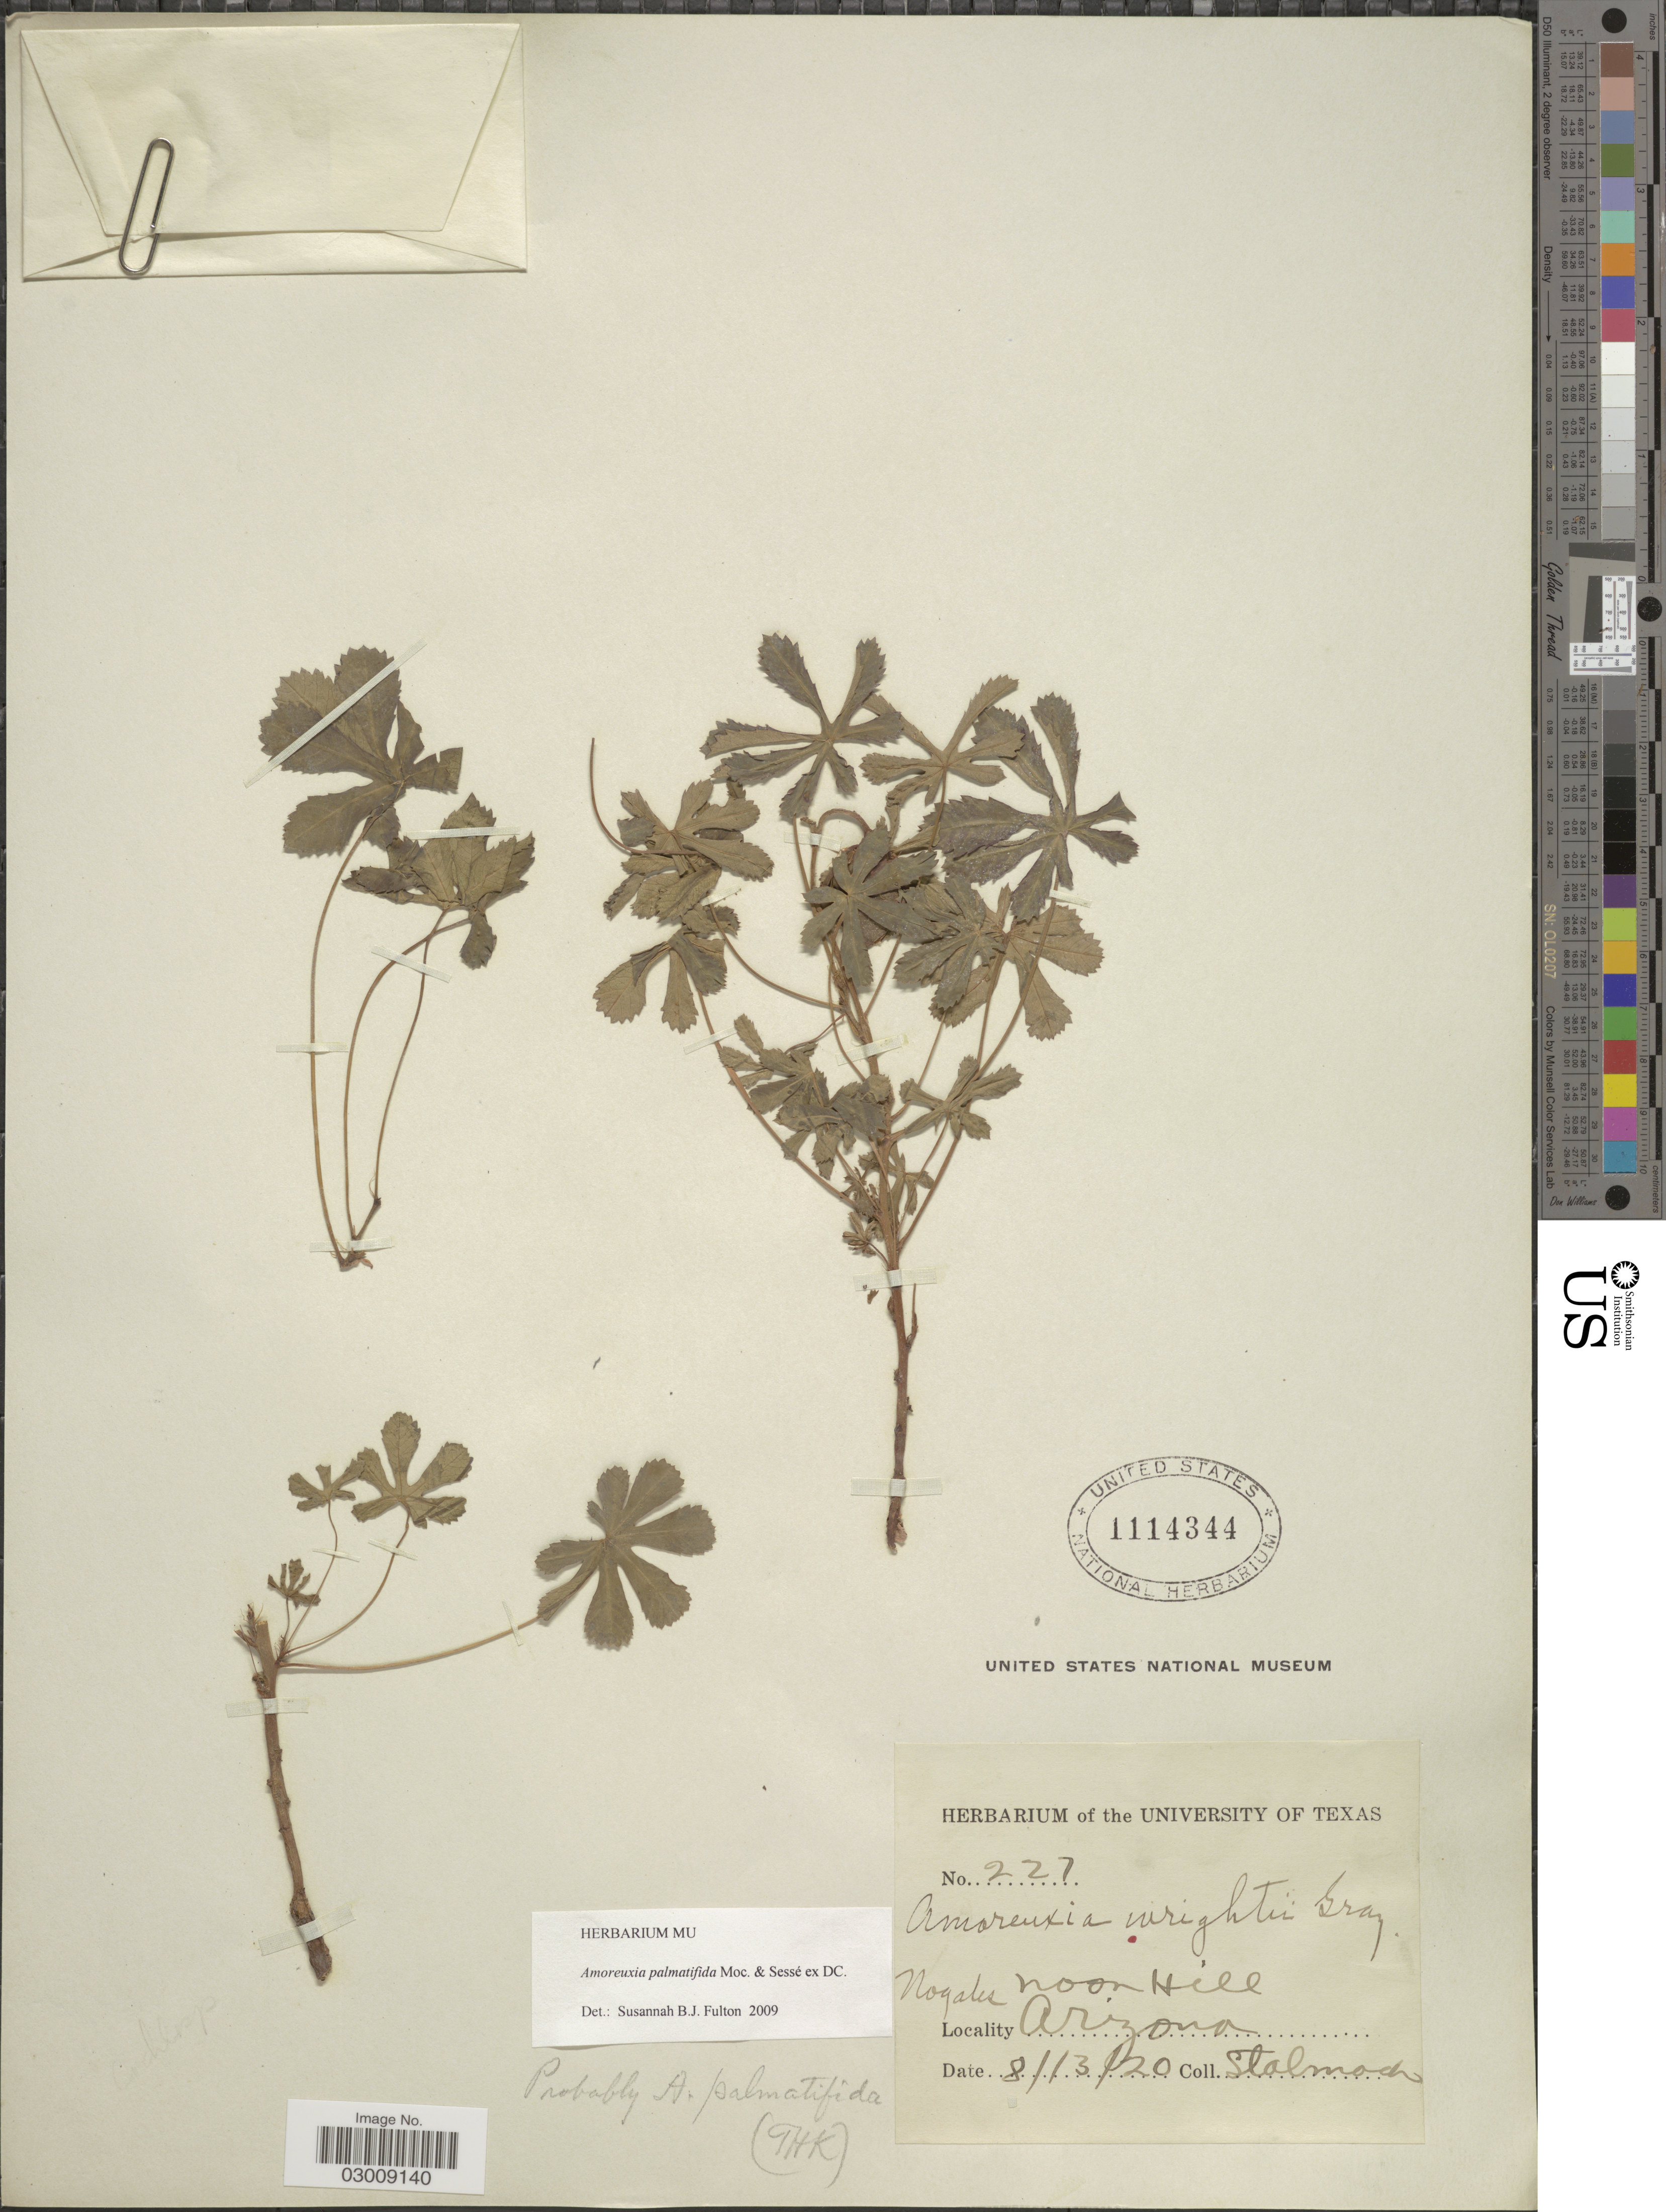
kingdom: Plantae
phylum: Tracheophyta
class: Magnoliopsida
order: Malvales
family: Cochlospermaceae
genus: Amoreuxia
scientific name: Amoreuxia palmatifida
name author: Moc. & Sessé ex DC.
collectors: -. Stalmach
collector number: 227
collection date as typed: Transcribed d/m/y: 13/8/20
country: United States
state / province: Arizona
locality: Nogales Noon Hill.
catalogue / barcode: US 1114344